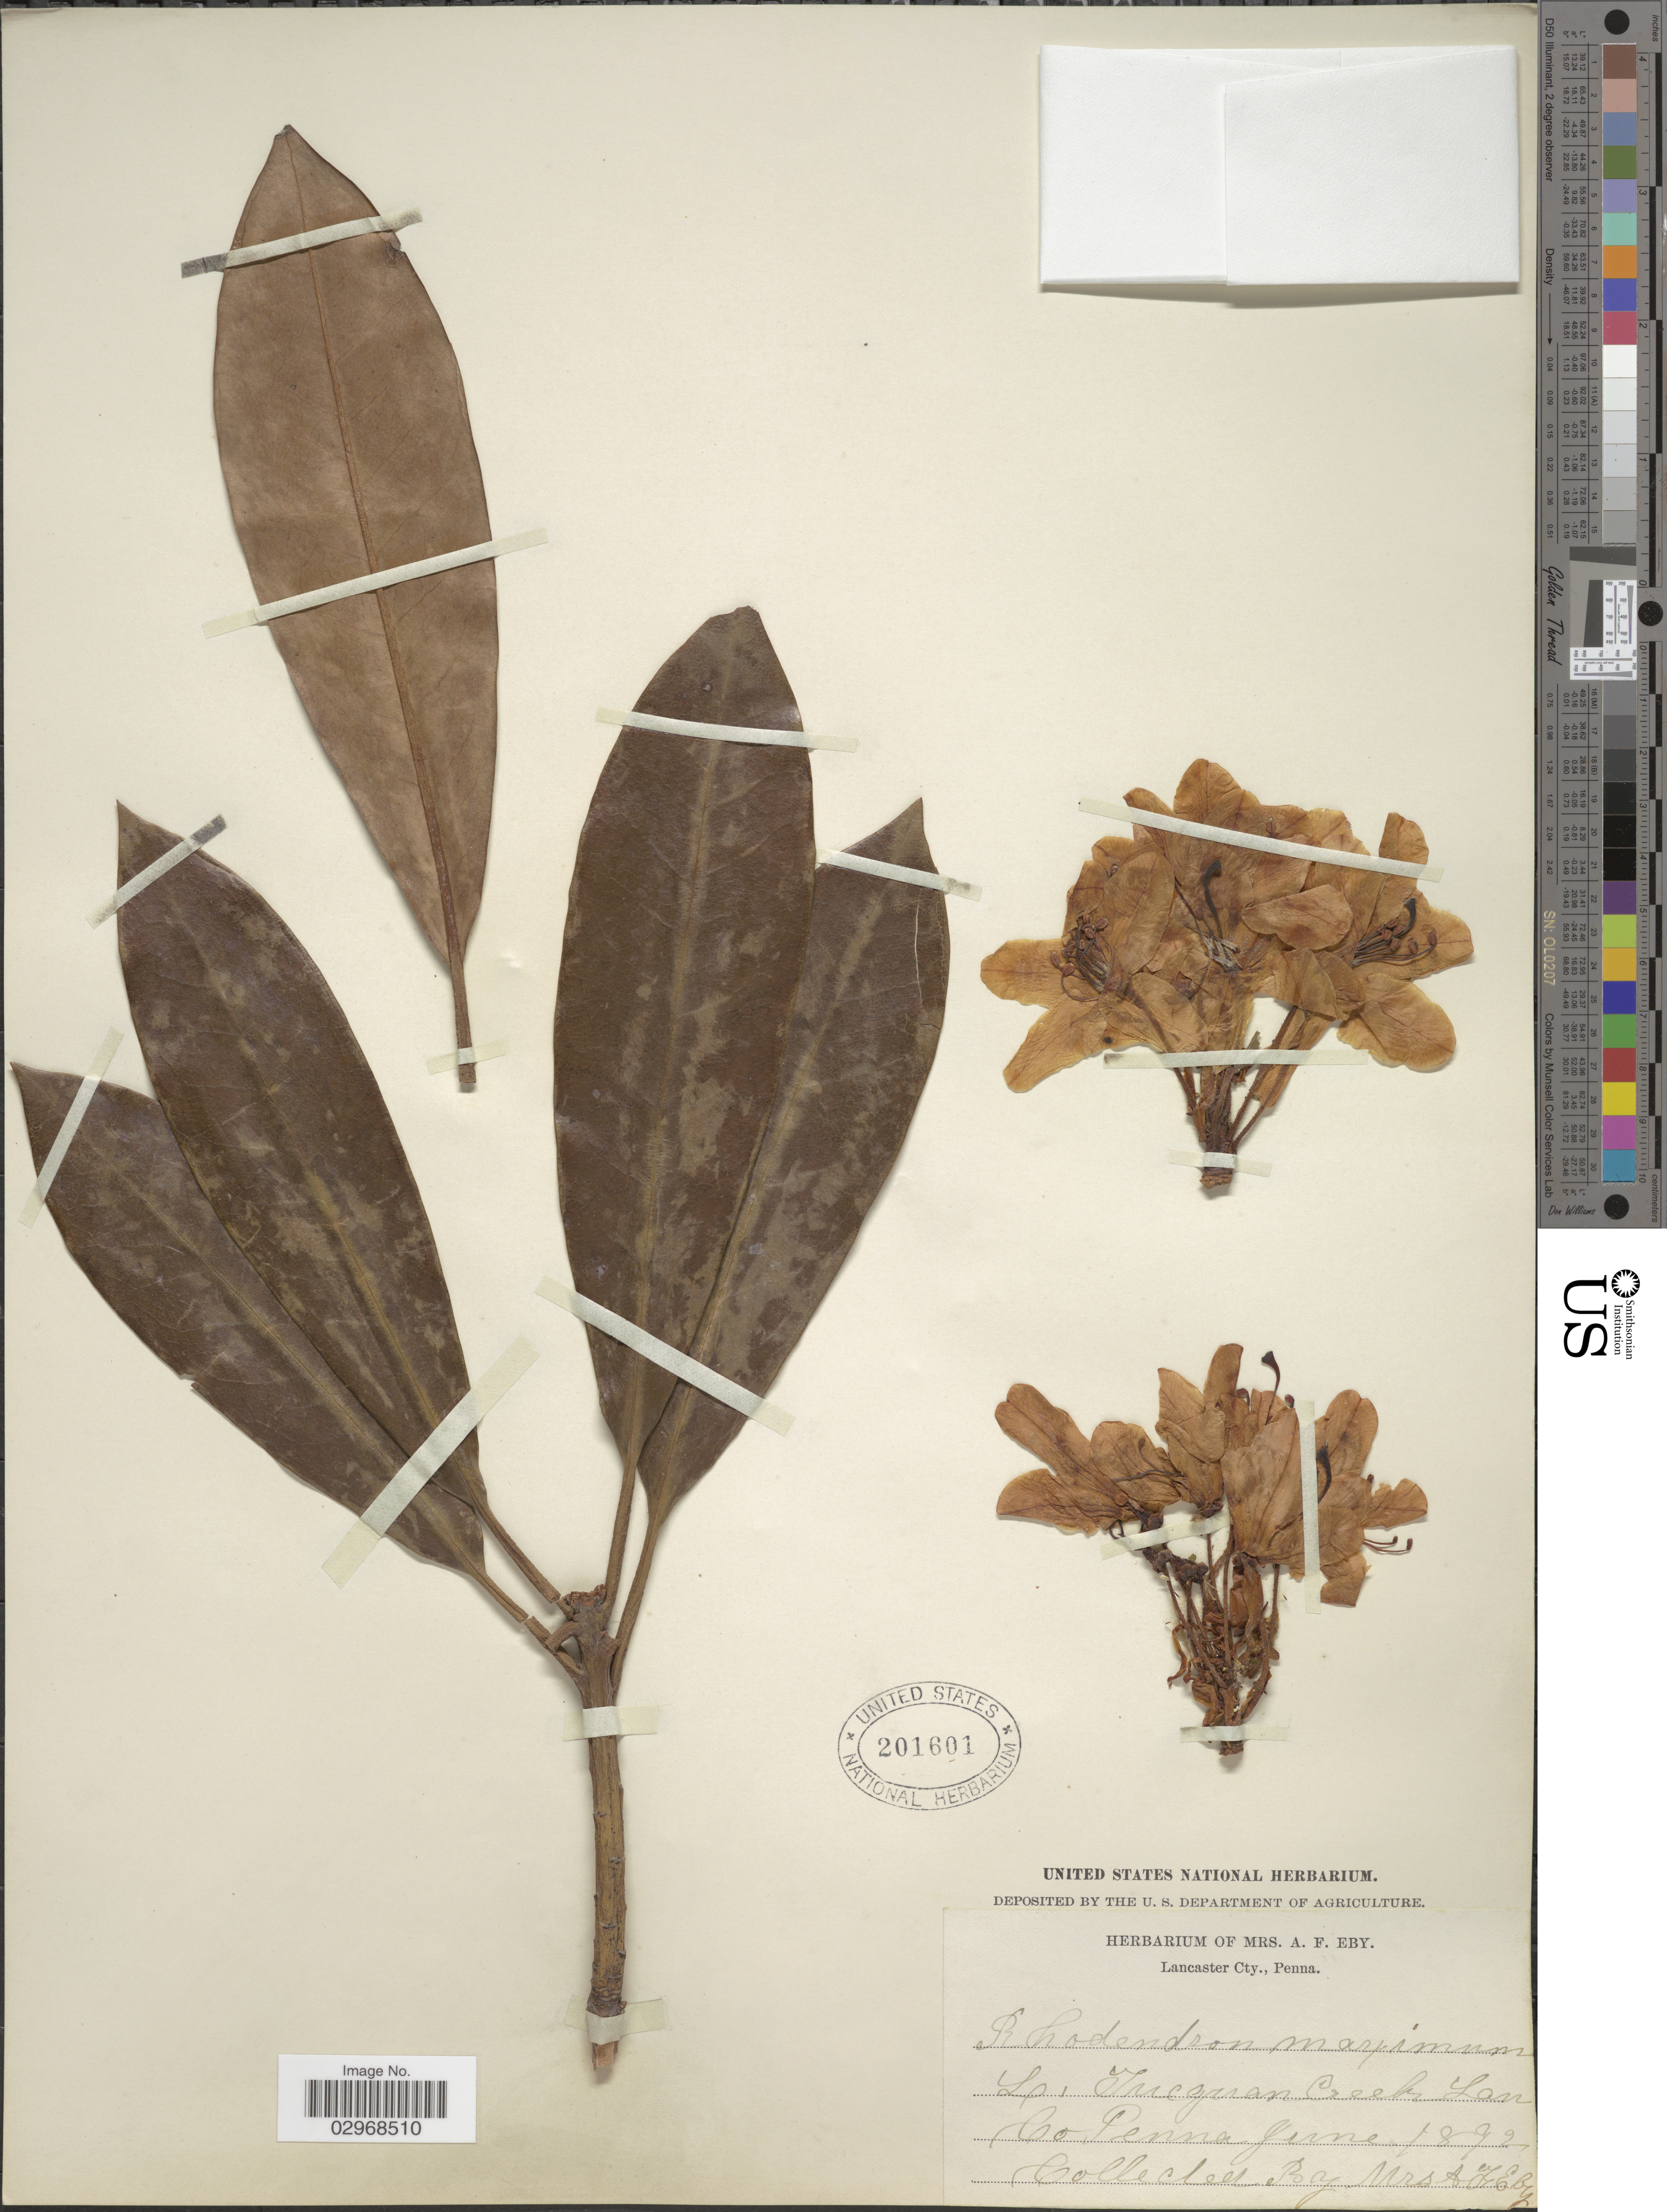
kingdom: Plantae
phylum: Tracheophyta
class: Magnoliopsida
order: Ericales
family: Ericaceae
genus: Rhododendron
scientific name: Rhododendron maximum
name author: L.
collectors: Mrs. A. F. Eby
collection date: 1892-06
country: United States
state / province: Pennsylvania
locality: Lancaster Cty. Tucqyan Creek Lan Co.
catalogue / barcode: US 201601